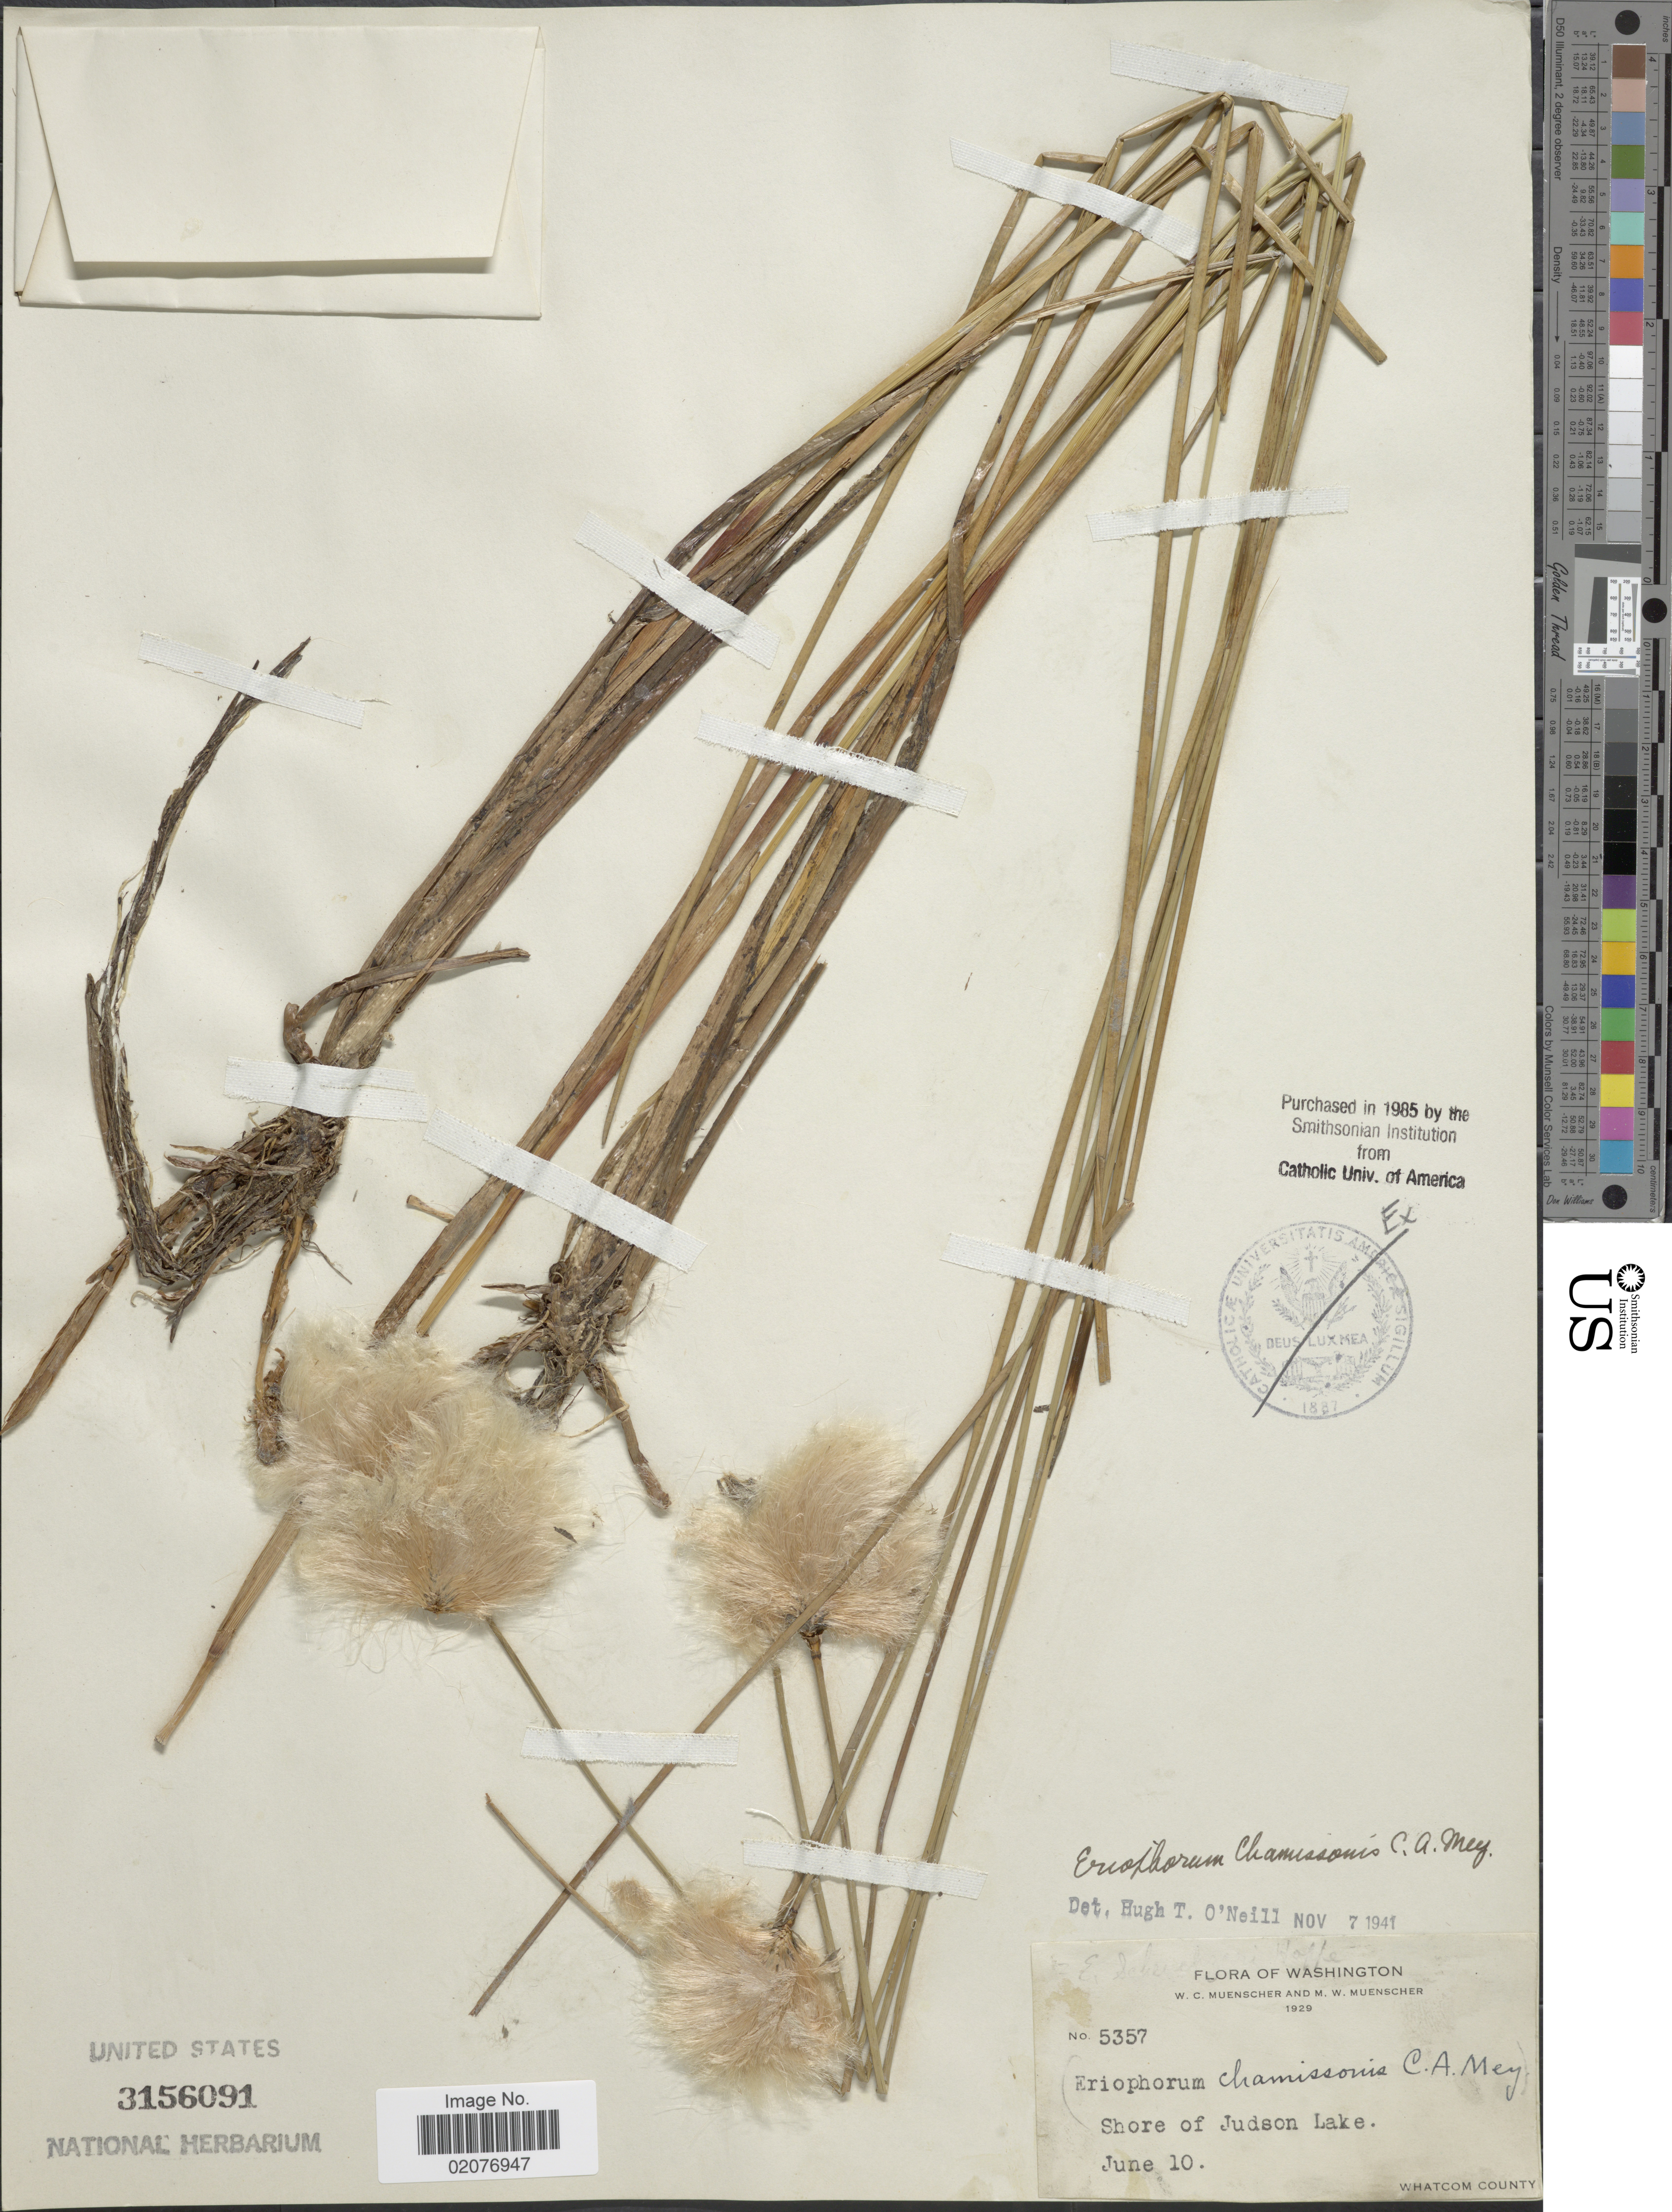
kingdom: Plantae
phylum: Tracheophyta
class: Liliopsida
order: Poales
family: Cyperaceae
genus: Eriophorum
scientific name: Eriophorum chamissonis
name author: C.A. Mey.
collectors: W. Muenscher & M. Muenscher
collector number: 5357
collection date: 1929-06-10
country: United States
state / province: Washington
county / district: Whatcom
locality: Shore of Judson Lake, Whatcom County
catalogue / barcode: US 3156091